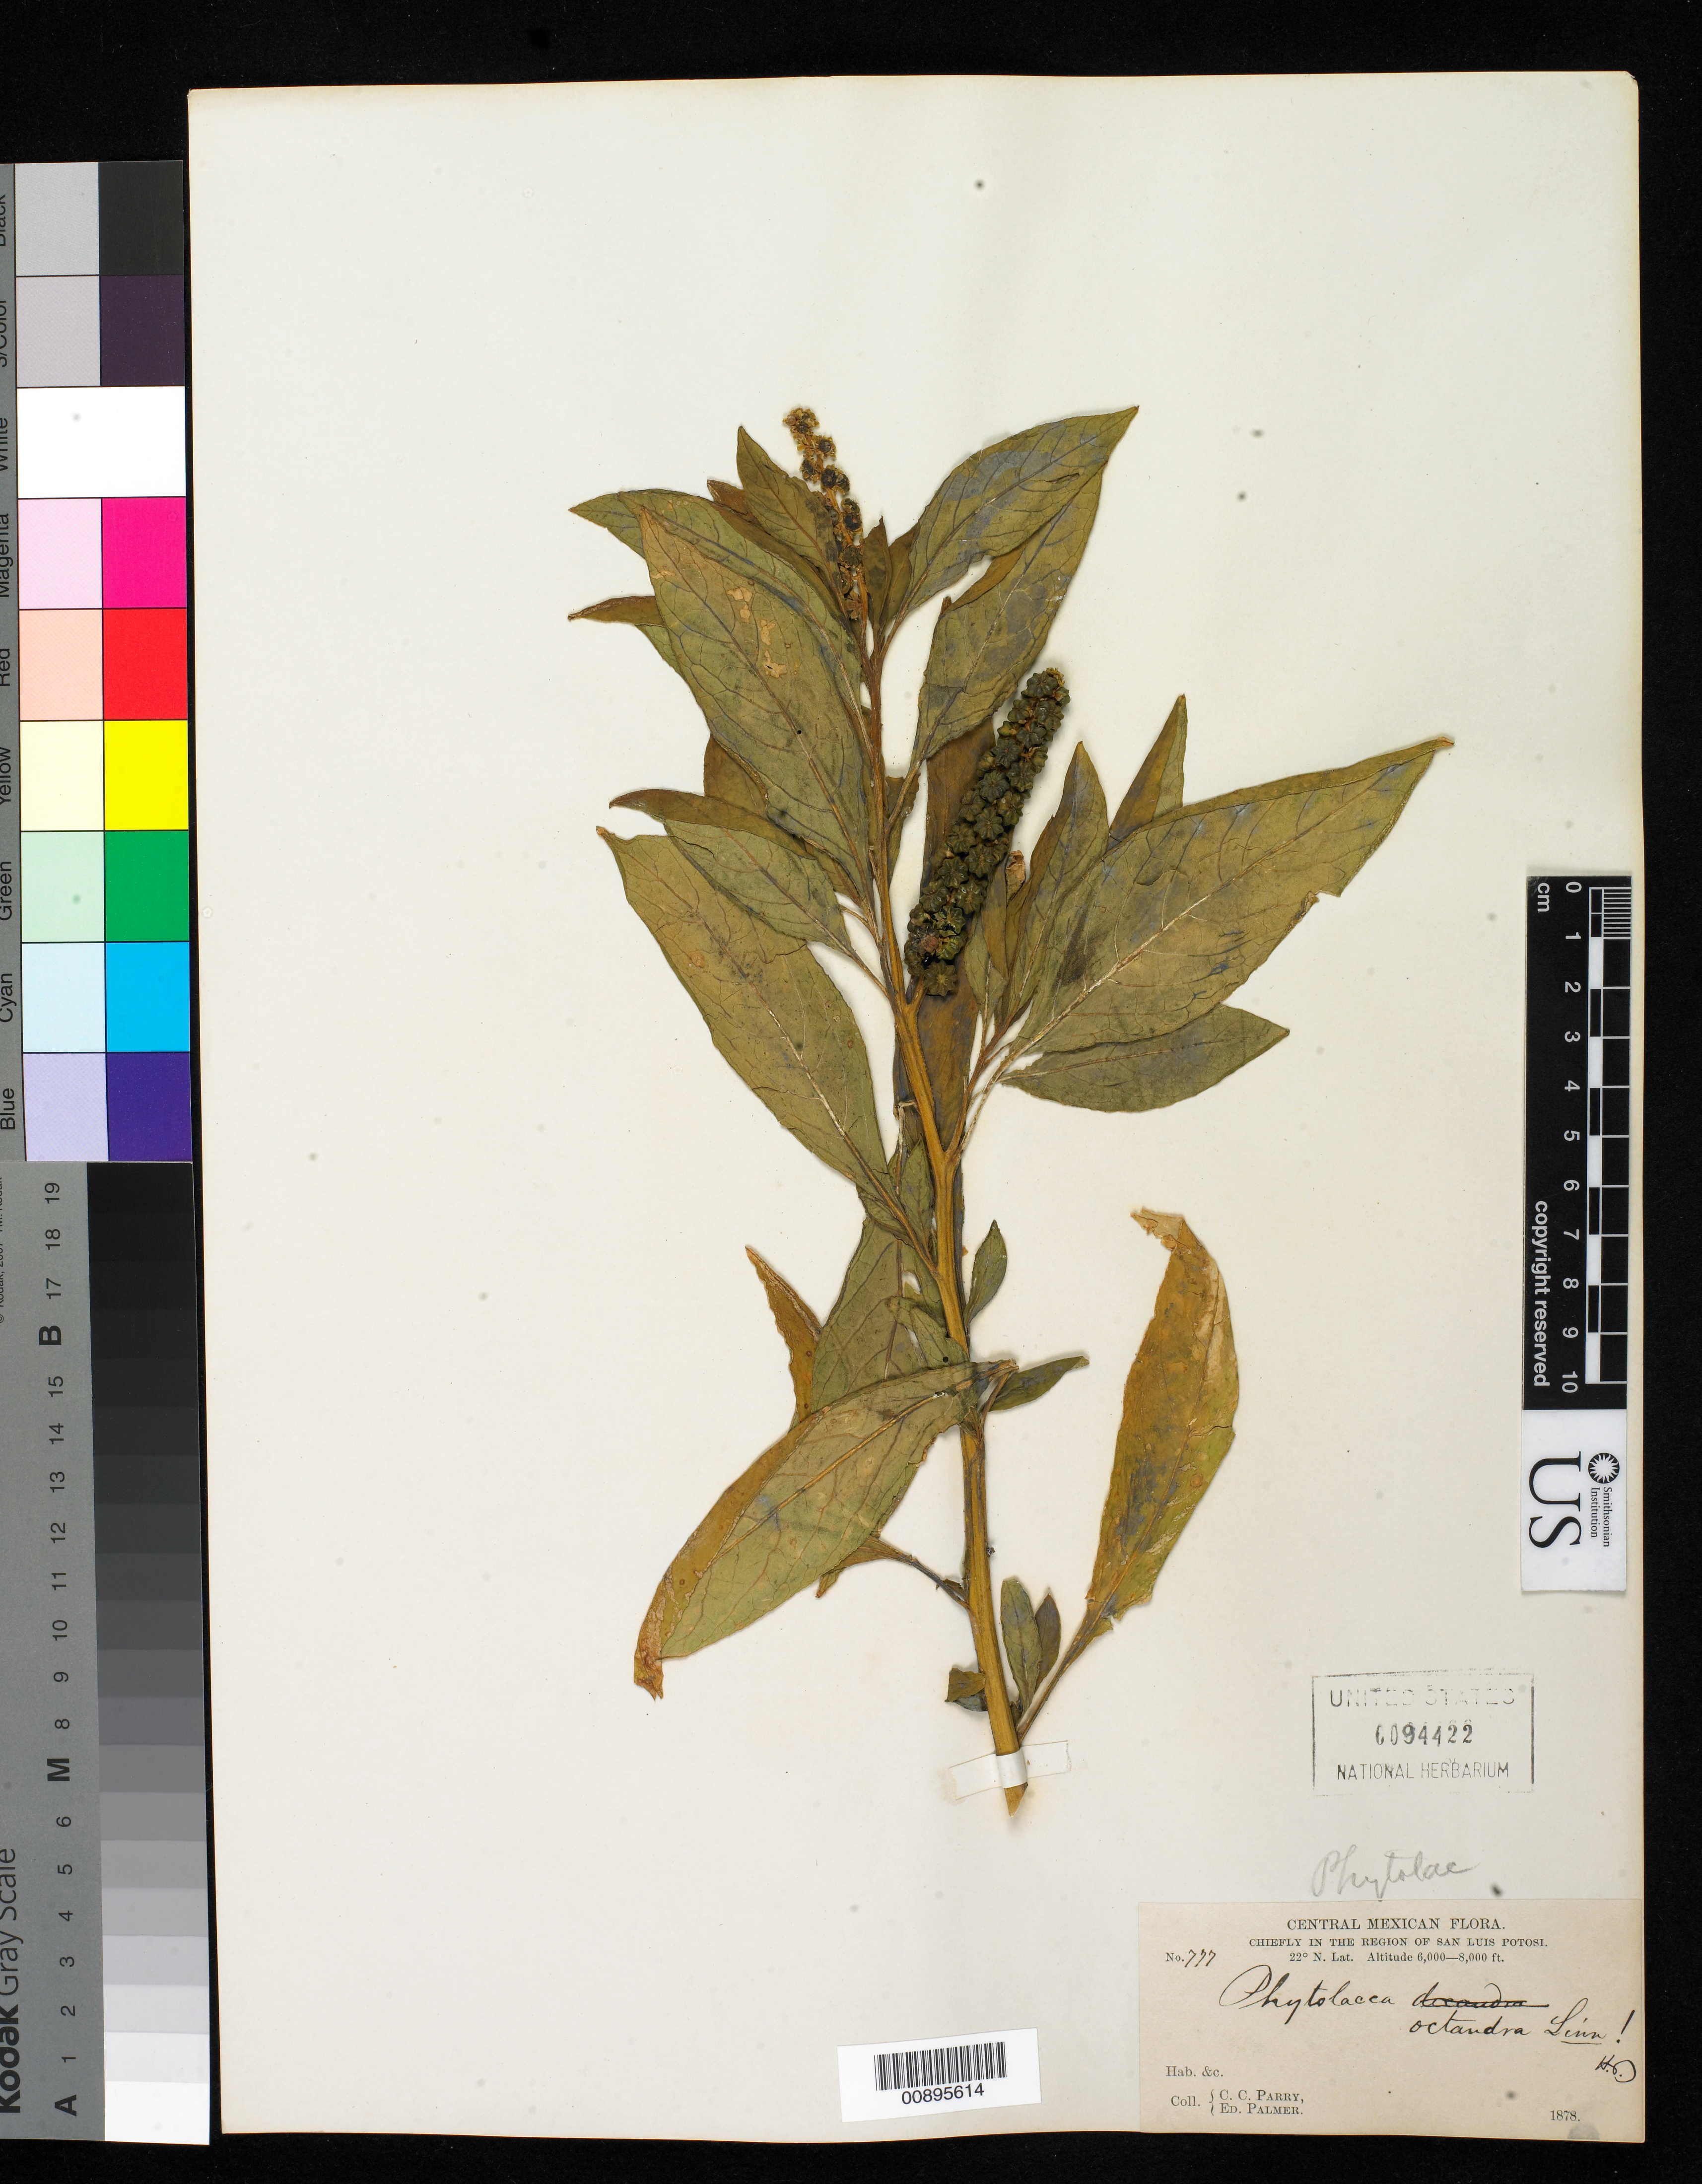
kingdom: Plantae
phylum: Tracheophyta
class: Magnoliopsida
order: Caryophyllales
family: Phytolaccaceae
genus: Phytolacca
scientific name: Phytolacca octandra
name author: L.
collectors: C. C. Parry & E. Palmer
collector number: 777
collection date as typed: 1878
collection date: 1878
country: Mexico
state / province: San Luis Potosí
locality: Chiefly in the region of San Luis Potosí.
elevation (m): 1829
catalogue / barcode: US 94422